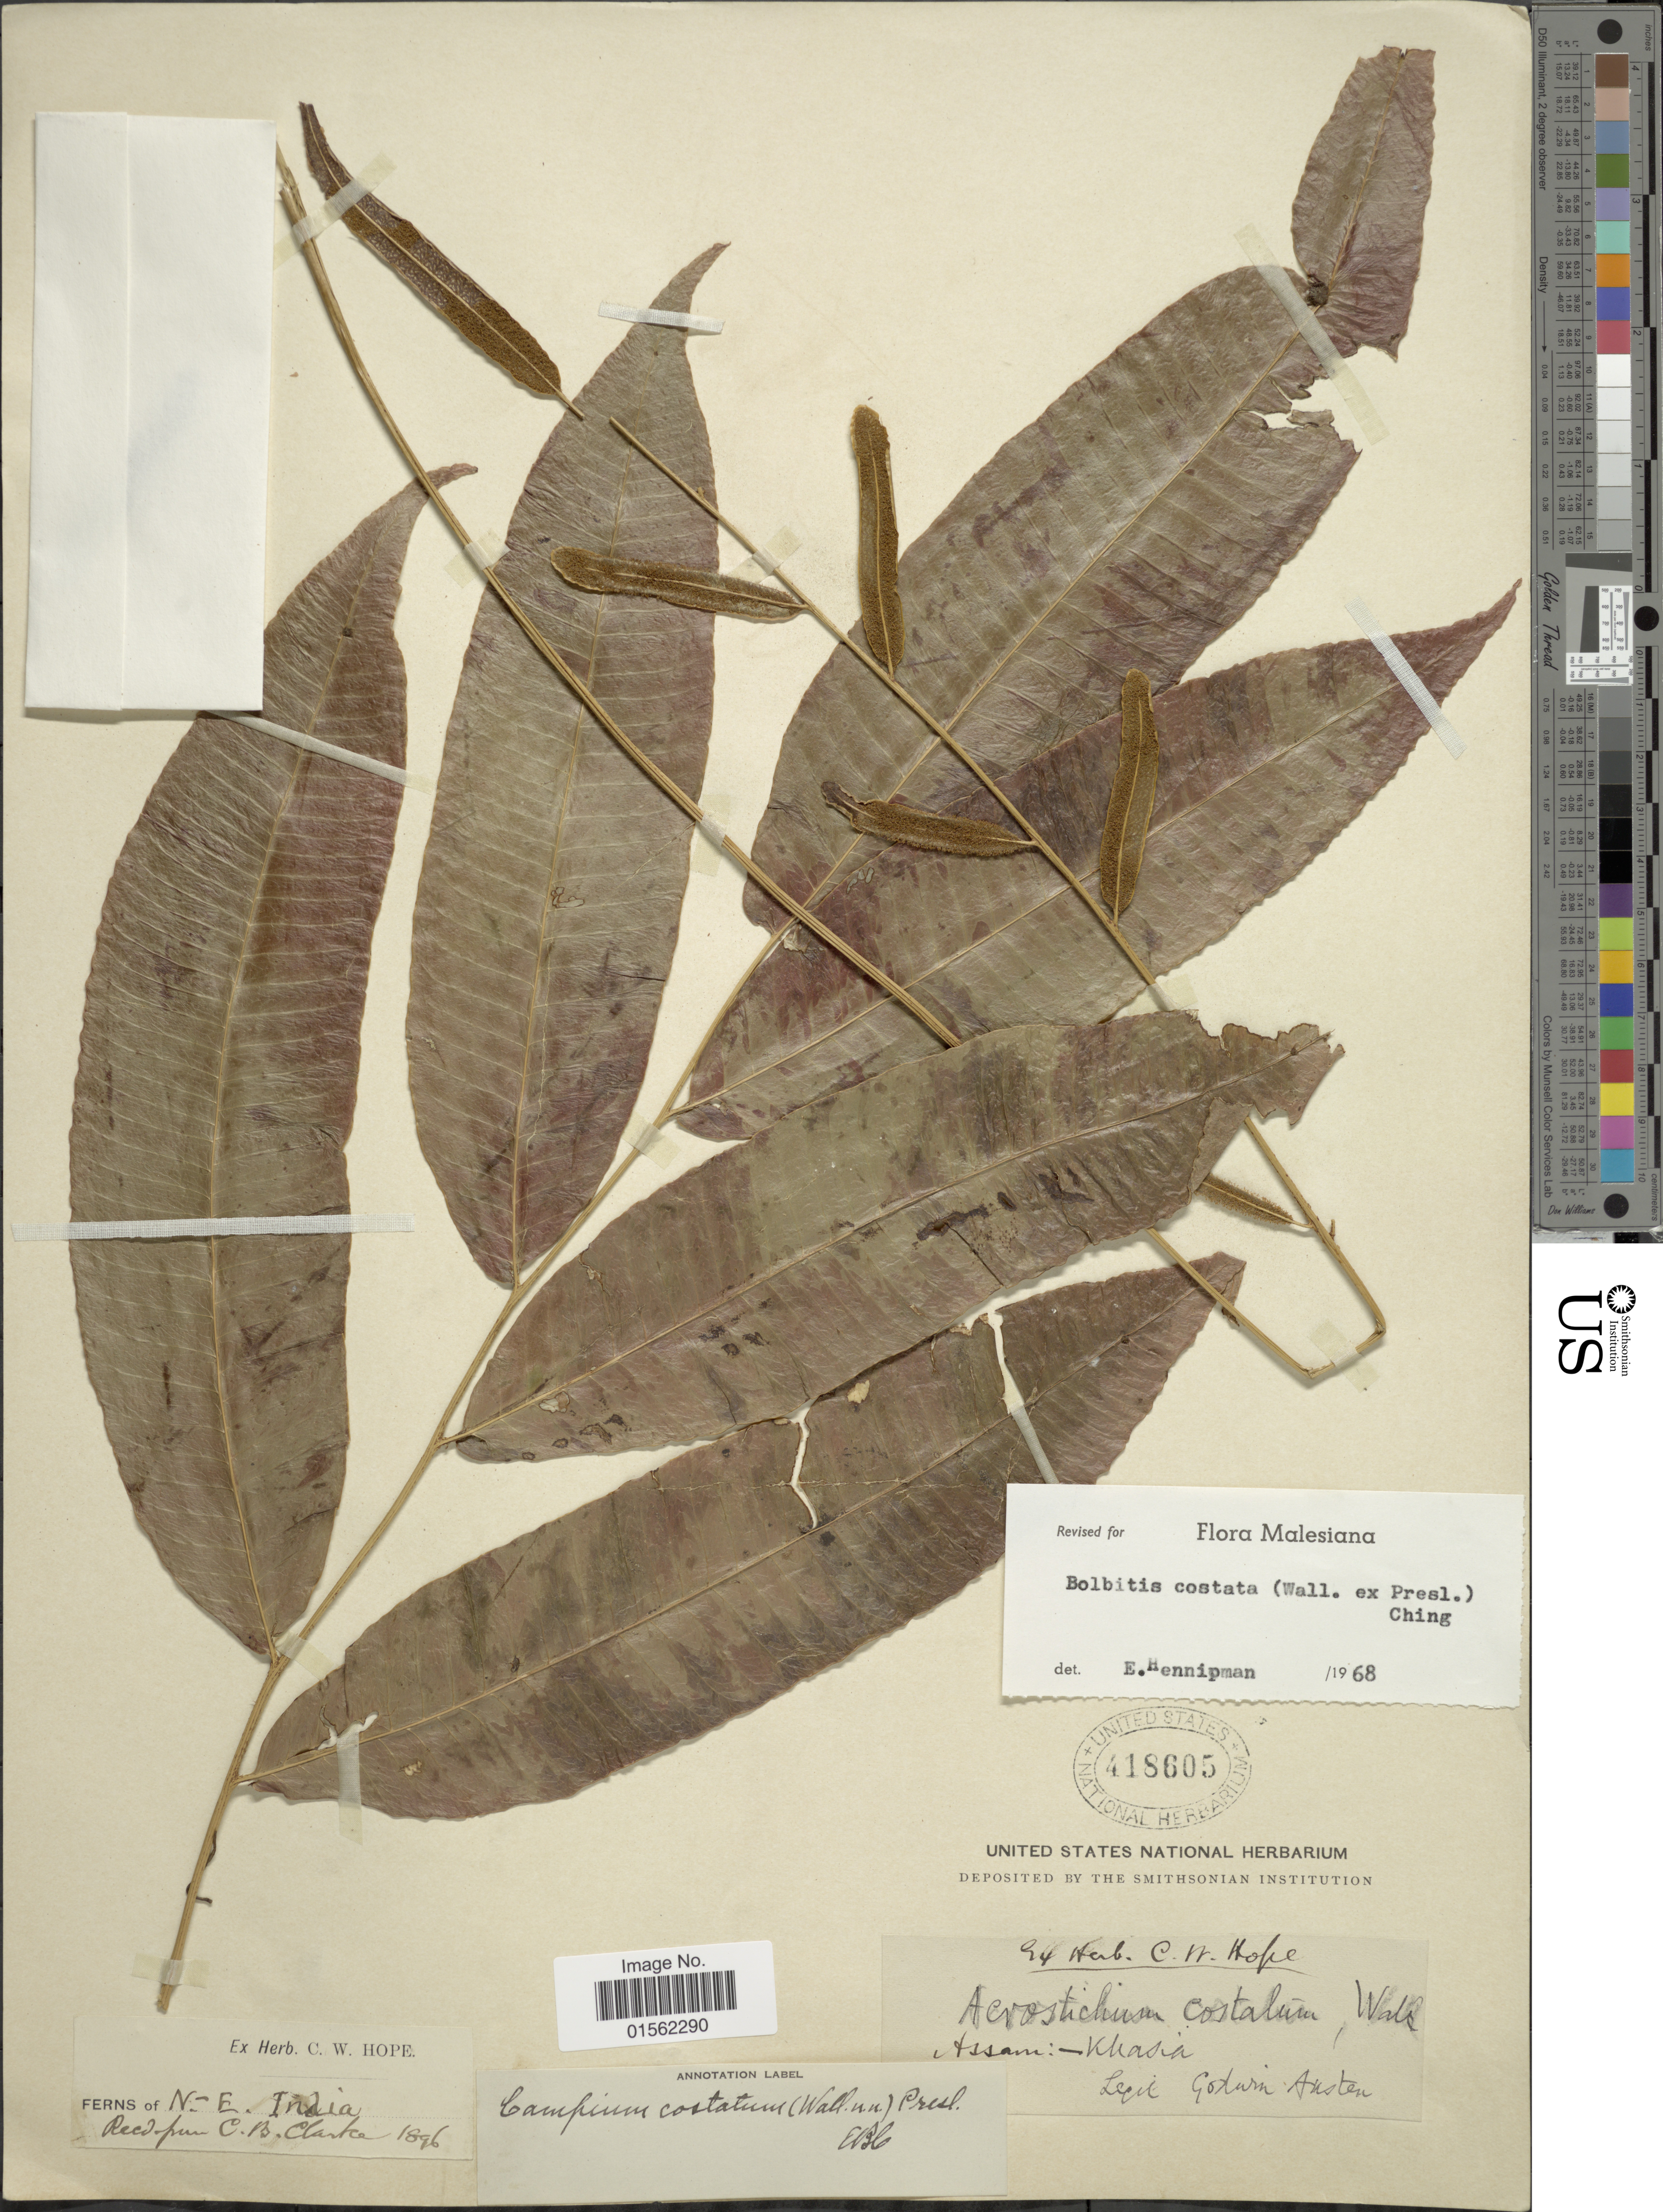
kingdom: Plantae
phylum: Tracheophyta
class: Polypodiopsida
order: Polypodiales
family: Dryopteridaceae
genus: Bolbitis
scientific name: Bolbitis costata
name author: (Wall. ex Hook.) Ching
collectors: G. Austen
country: India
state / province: Assam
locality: Khasia, N. E. India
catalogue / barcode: US 418605